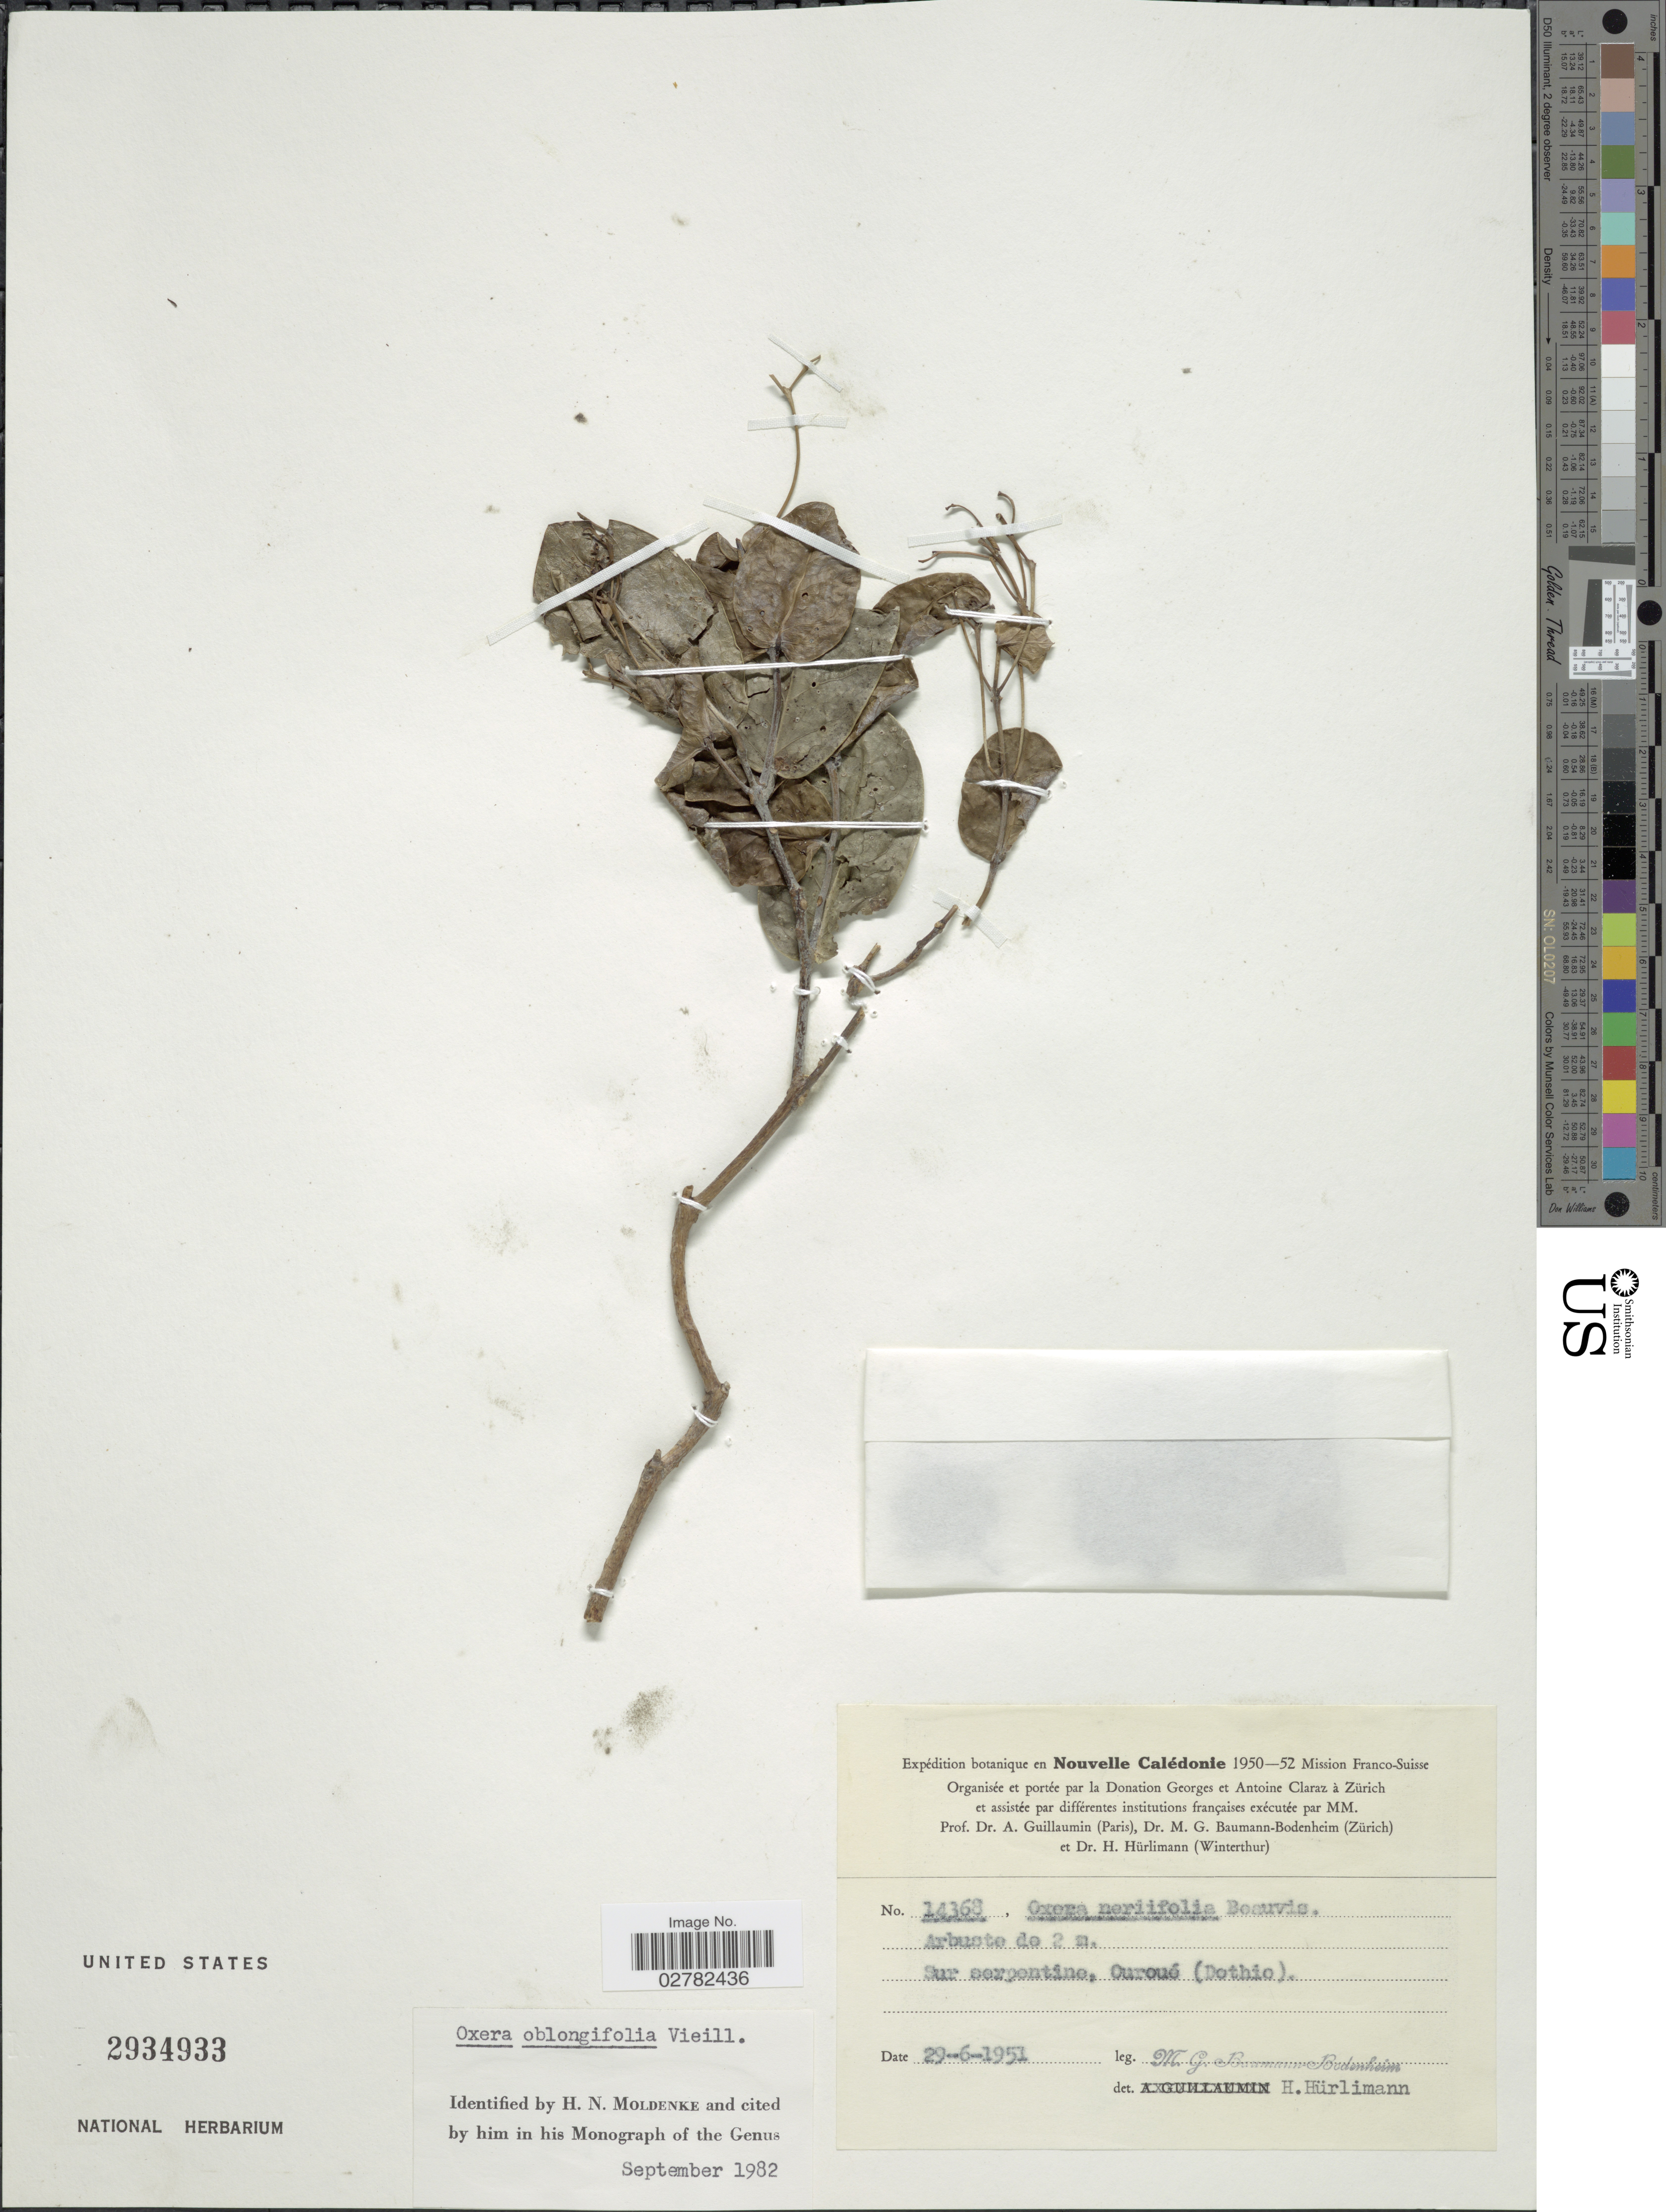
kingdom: Plantae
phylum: Tracheophyta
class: Magnoliopsida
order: Lamiales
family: Lamiaceae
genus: Oxera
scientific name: Oxera oblongifolia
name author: Vieill.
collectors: M. G. Baumann-Bodenheim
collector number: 14368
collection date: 1951-06-29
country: New Caledonia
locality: Sur serpentine, Ourué (Dothio).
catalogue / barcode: US 2934933